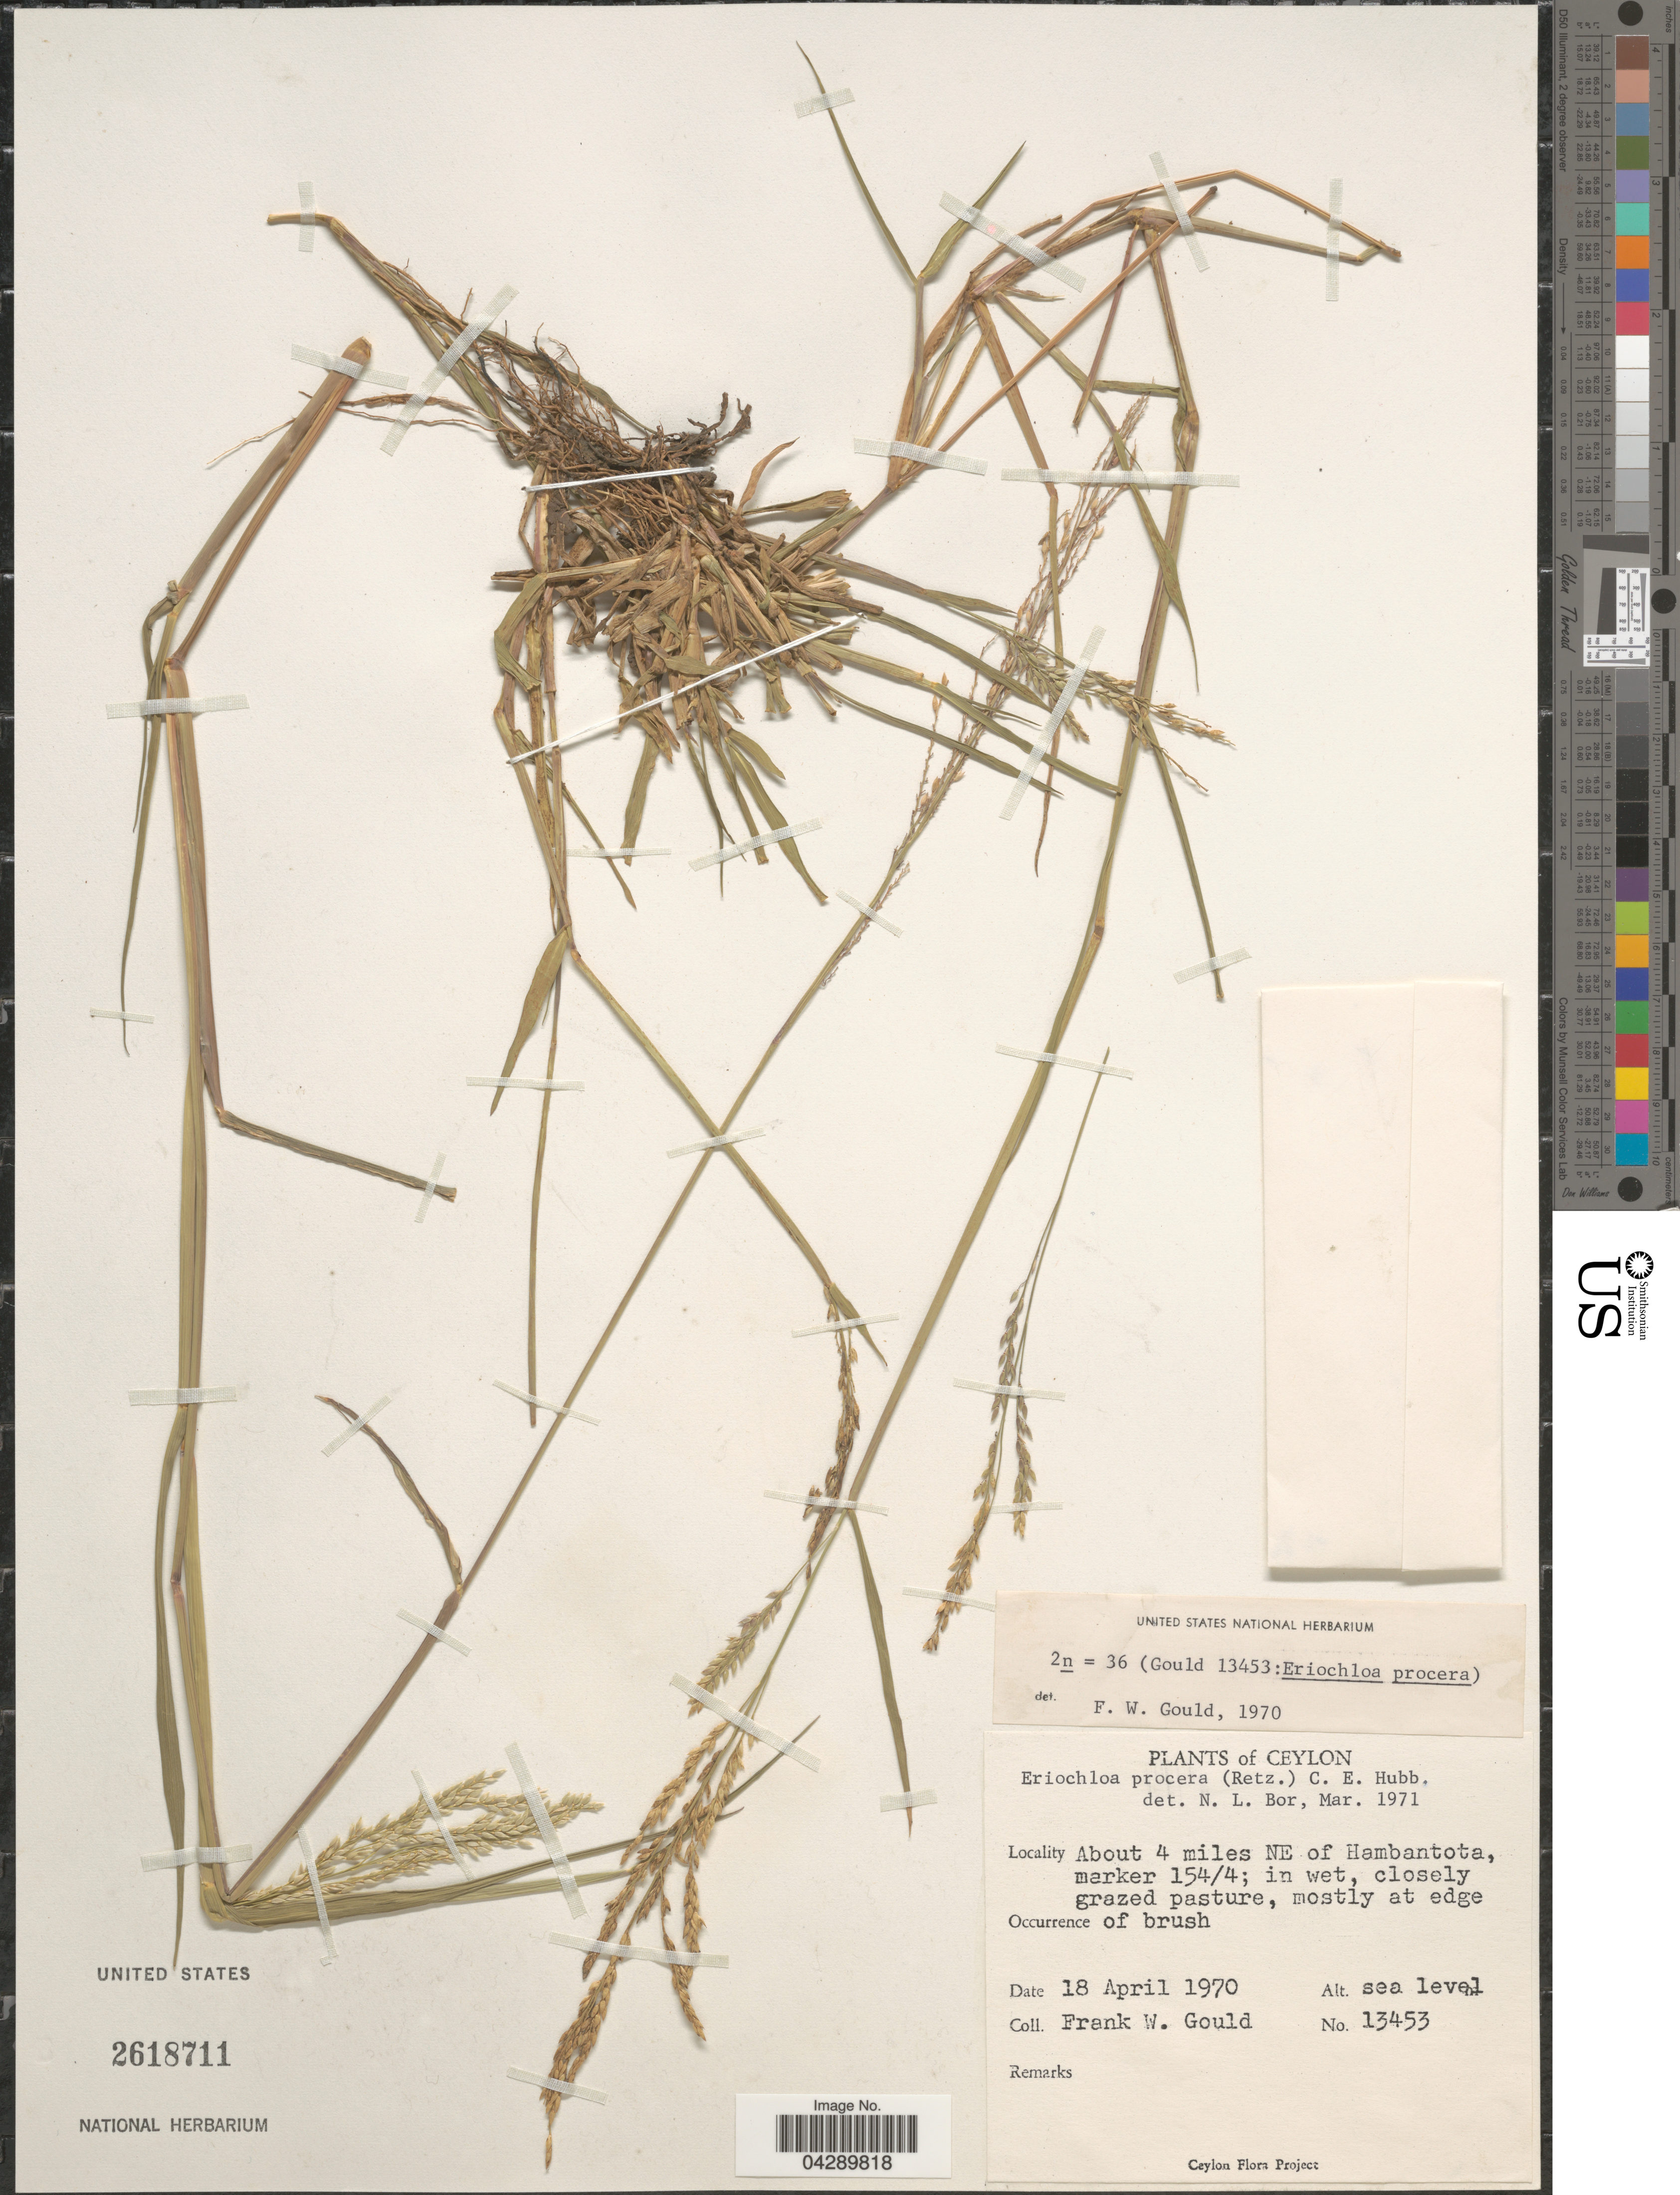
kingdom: Plantae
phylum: Tracheophyta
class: Liliopsida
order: Poales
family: Poaceae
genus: Eriochloa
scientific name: Eriochloa procera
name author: (Retz.) C.E. Hubb.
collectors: F. W. Gould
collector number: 13453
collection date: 1970-04-18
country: Sri Lanka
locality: Ceylon. About 4 miles NE of Hambantota, marker 154/4; in wet, closely grazed pasture, mostly at edge of brush.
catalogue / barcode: US 2618711